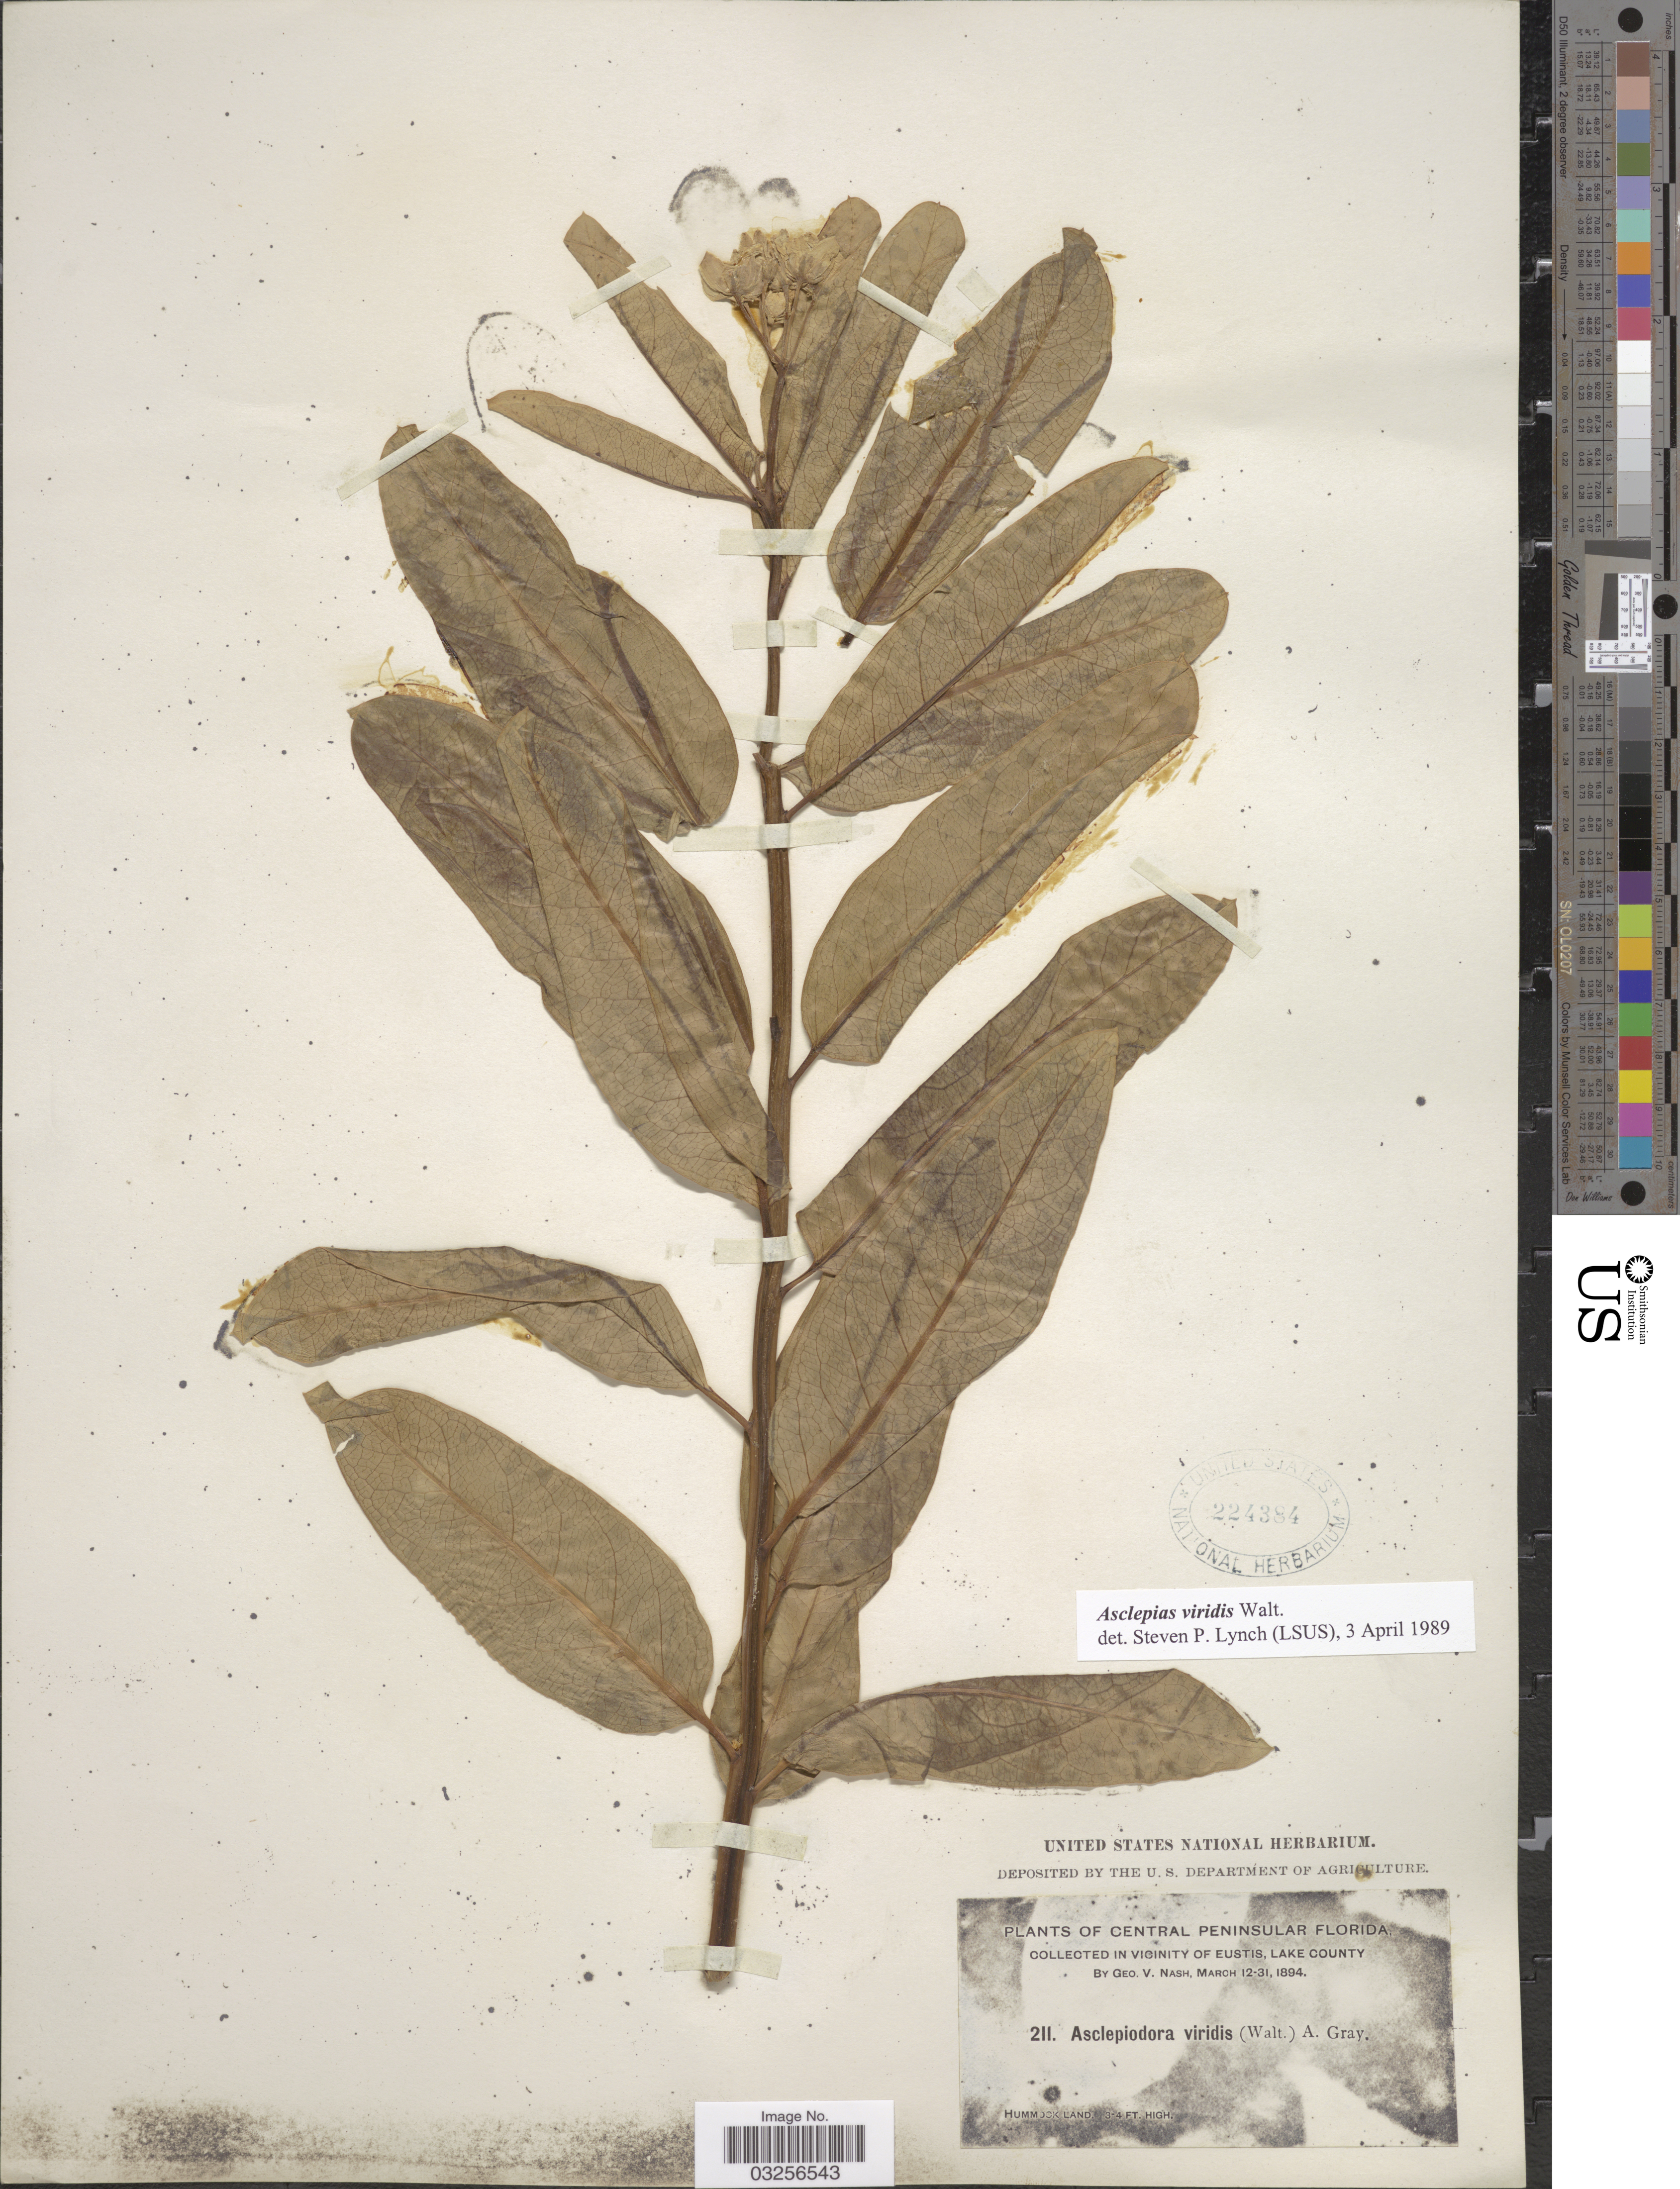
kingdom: Plantae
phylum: Tracheophyta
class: Magnoliopsida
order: Gentianales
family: Apocynaceae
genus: Asclepias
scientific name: Asclepias viridis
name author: Walter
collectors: G. V. Nash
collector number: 211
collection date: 1894-03-12/1894-03-31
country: United States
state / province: Florida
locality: Central Peninsular Florida. In Vicinity of Eustis, Lake County. Hummockland.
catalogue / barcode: US 224384